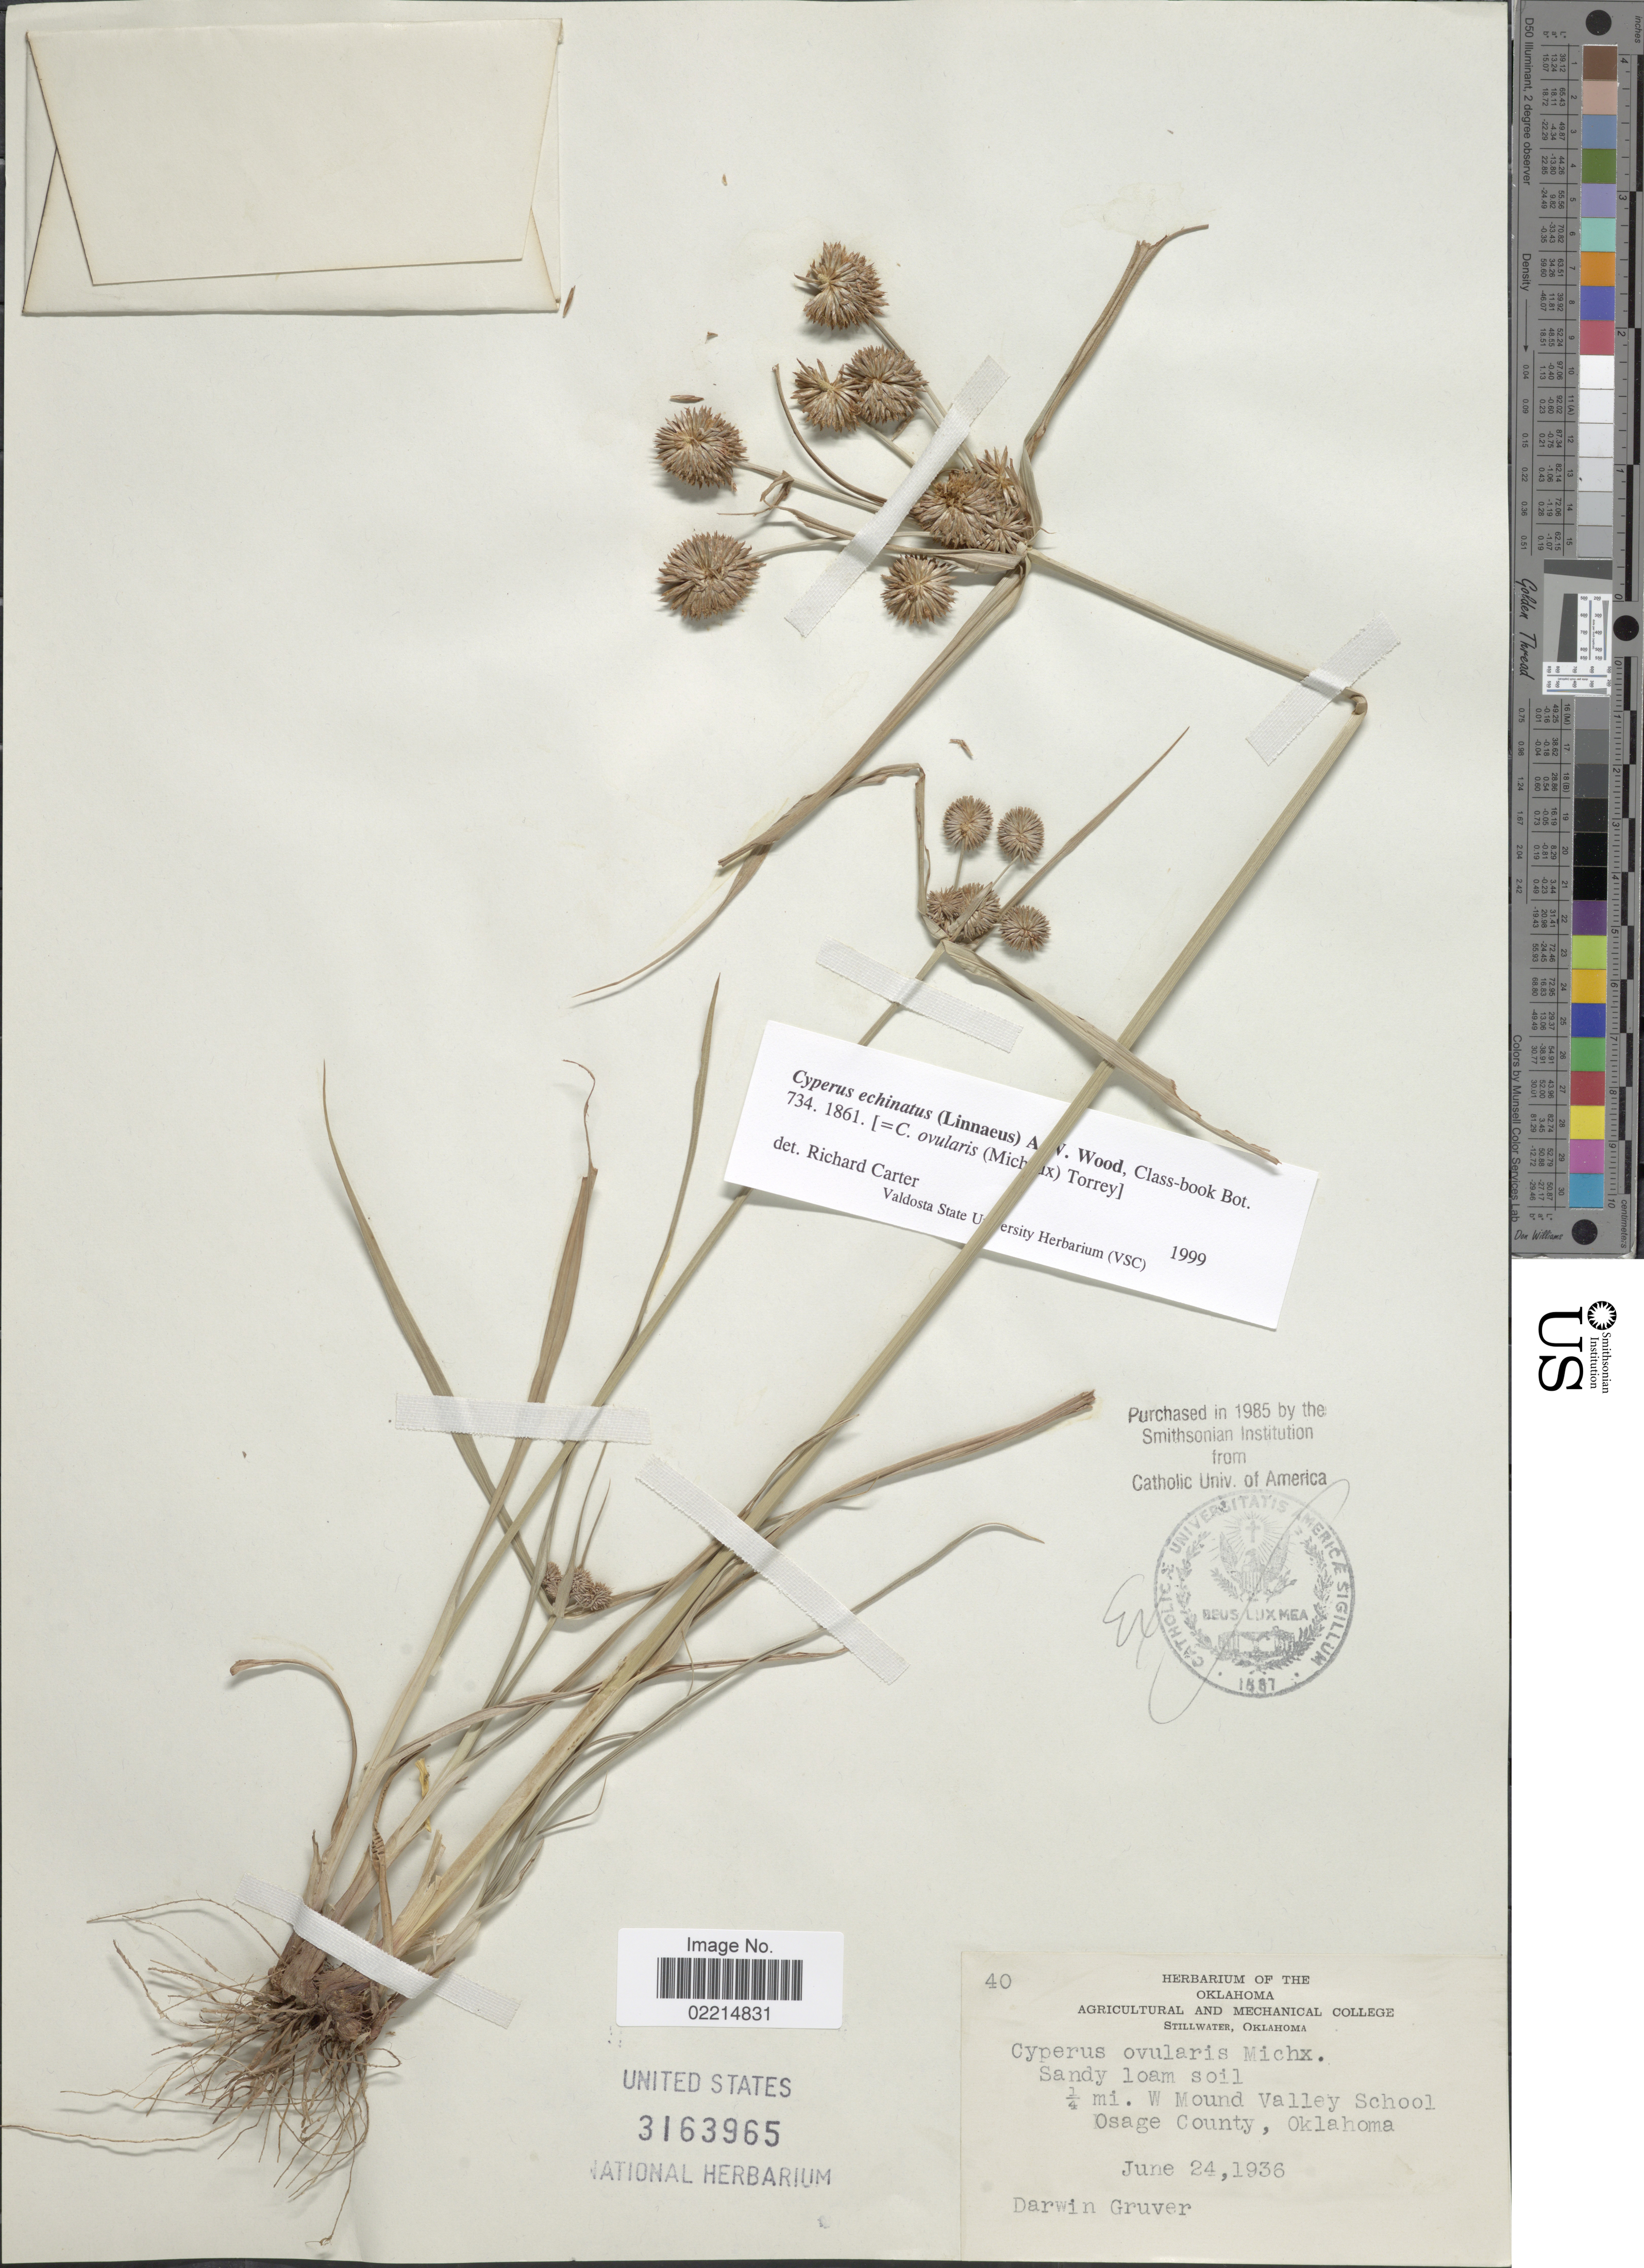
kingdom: Plantae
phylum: Tracheophyta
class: Liliopsida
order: Poales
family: Cyperaceae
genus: Cyperus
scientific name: Cyperus echinatus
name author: (L.) Alph. Wood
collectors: D. Gruver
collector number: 40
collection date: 1936-06-24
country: United States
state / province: Oklahoma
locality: Sandy loam soil, 1/4 mi. W mound Valley School, Osage County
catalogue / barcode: US 3163965